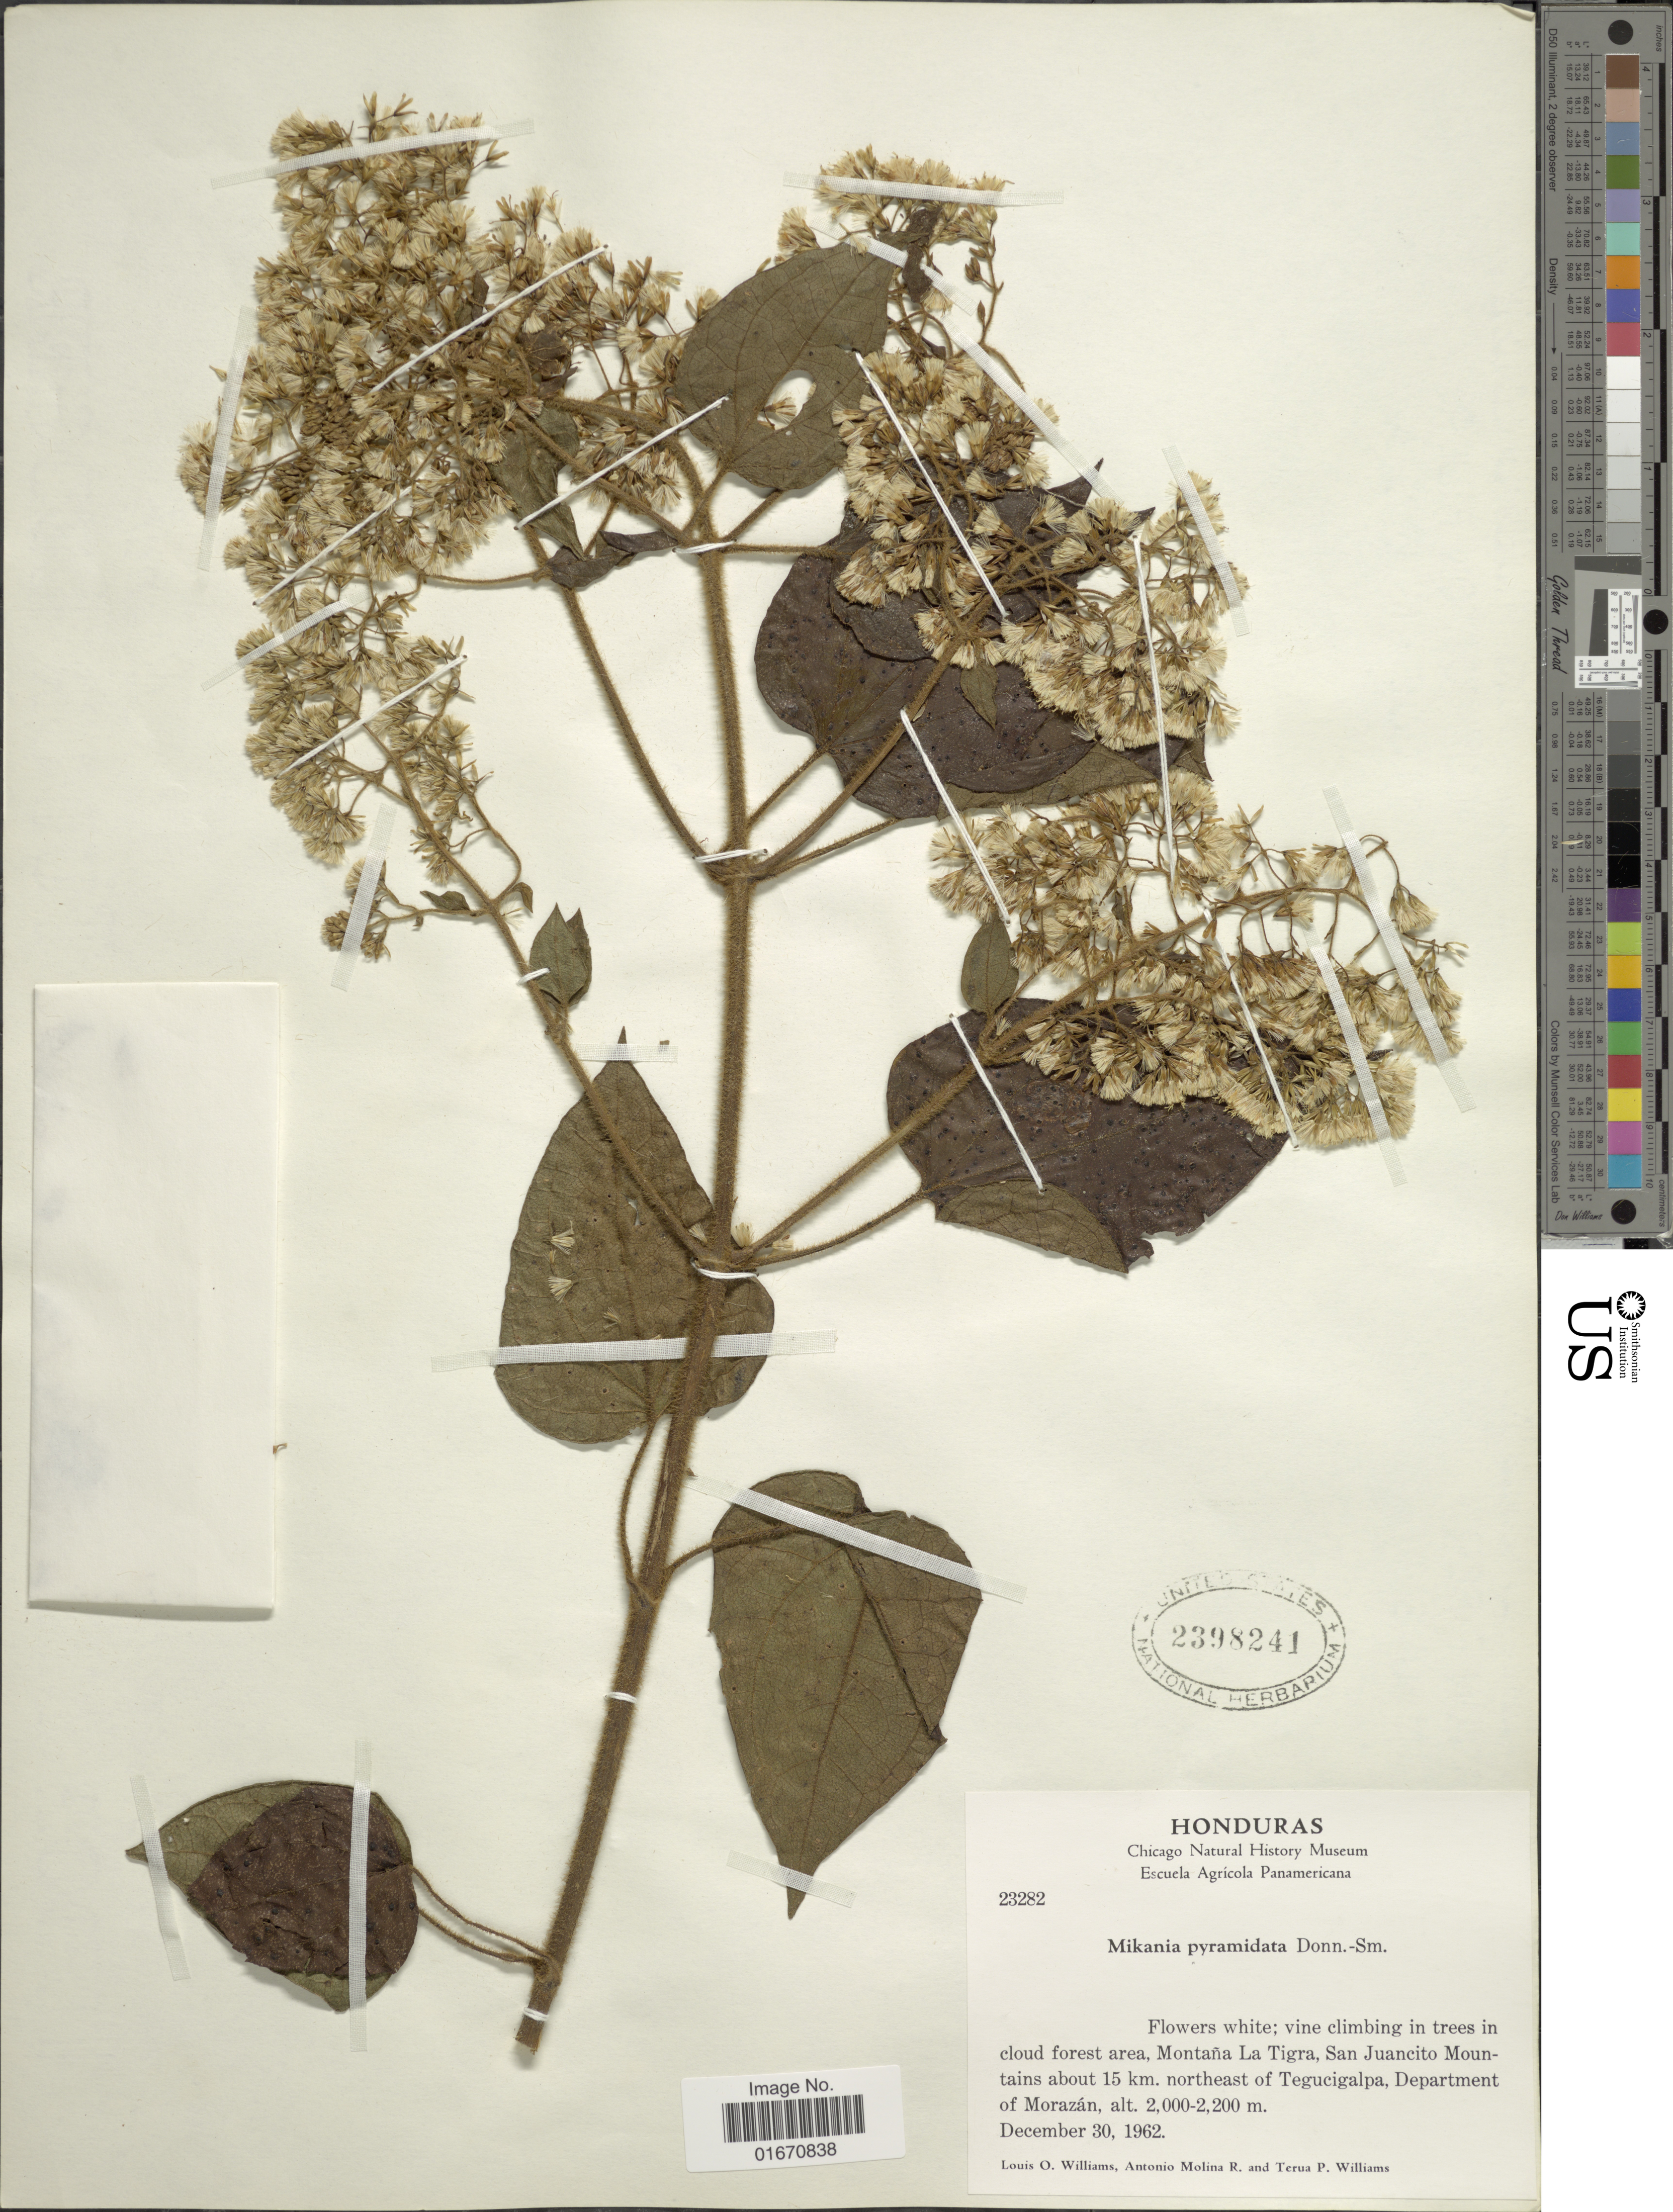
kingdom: Plantae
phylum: Tracheophyta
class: Magnoliopsida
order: Asterales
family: Asteraceae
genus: Mikania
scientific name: Mikania pyramidata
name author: Donn. Sm.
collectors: L. O. Williams, A. Molina R. & T. P. Williams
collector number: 23282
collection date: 1962-12-30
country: Honduras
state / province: Fco. Morazán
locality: Monrtana La Tigra, San Juancito Mountains about 15 km northeast of Tegucigalpa, Department of Morazan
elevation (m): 2000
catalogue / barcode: US 2398241